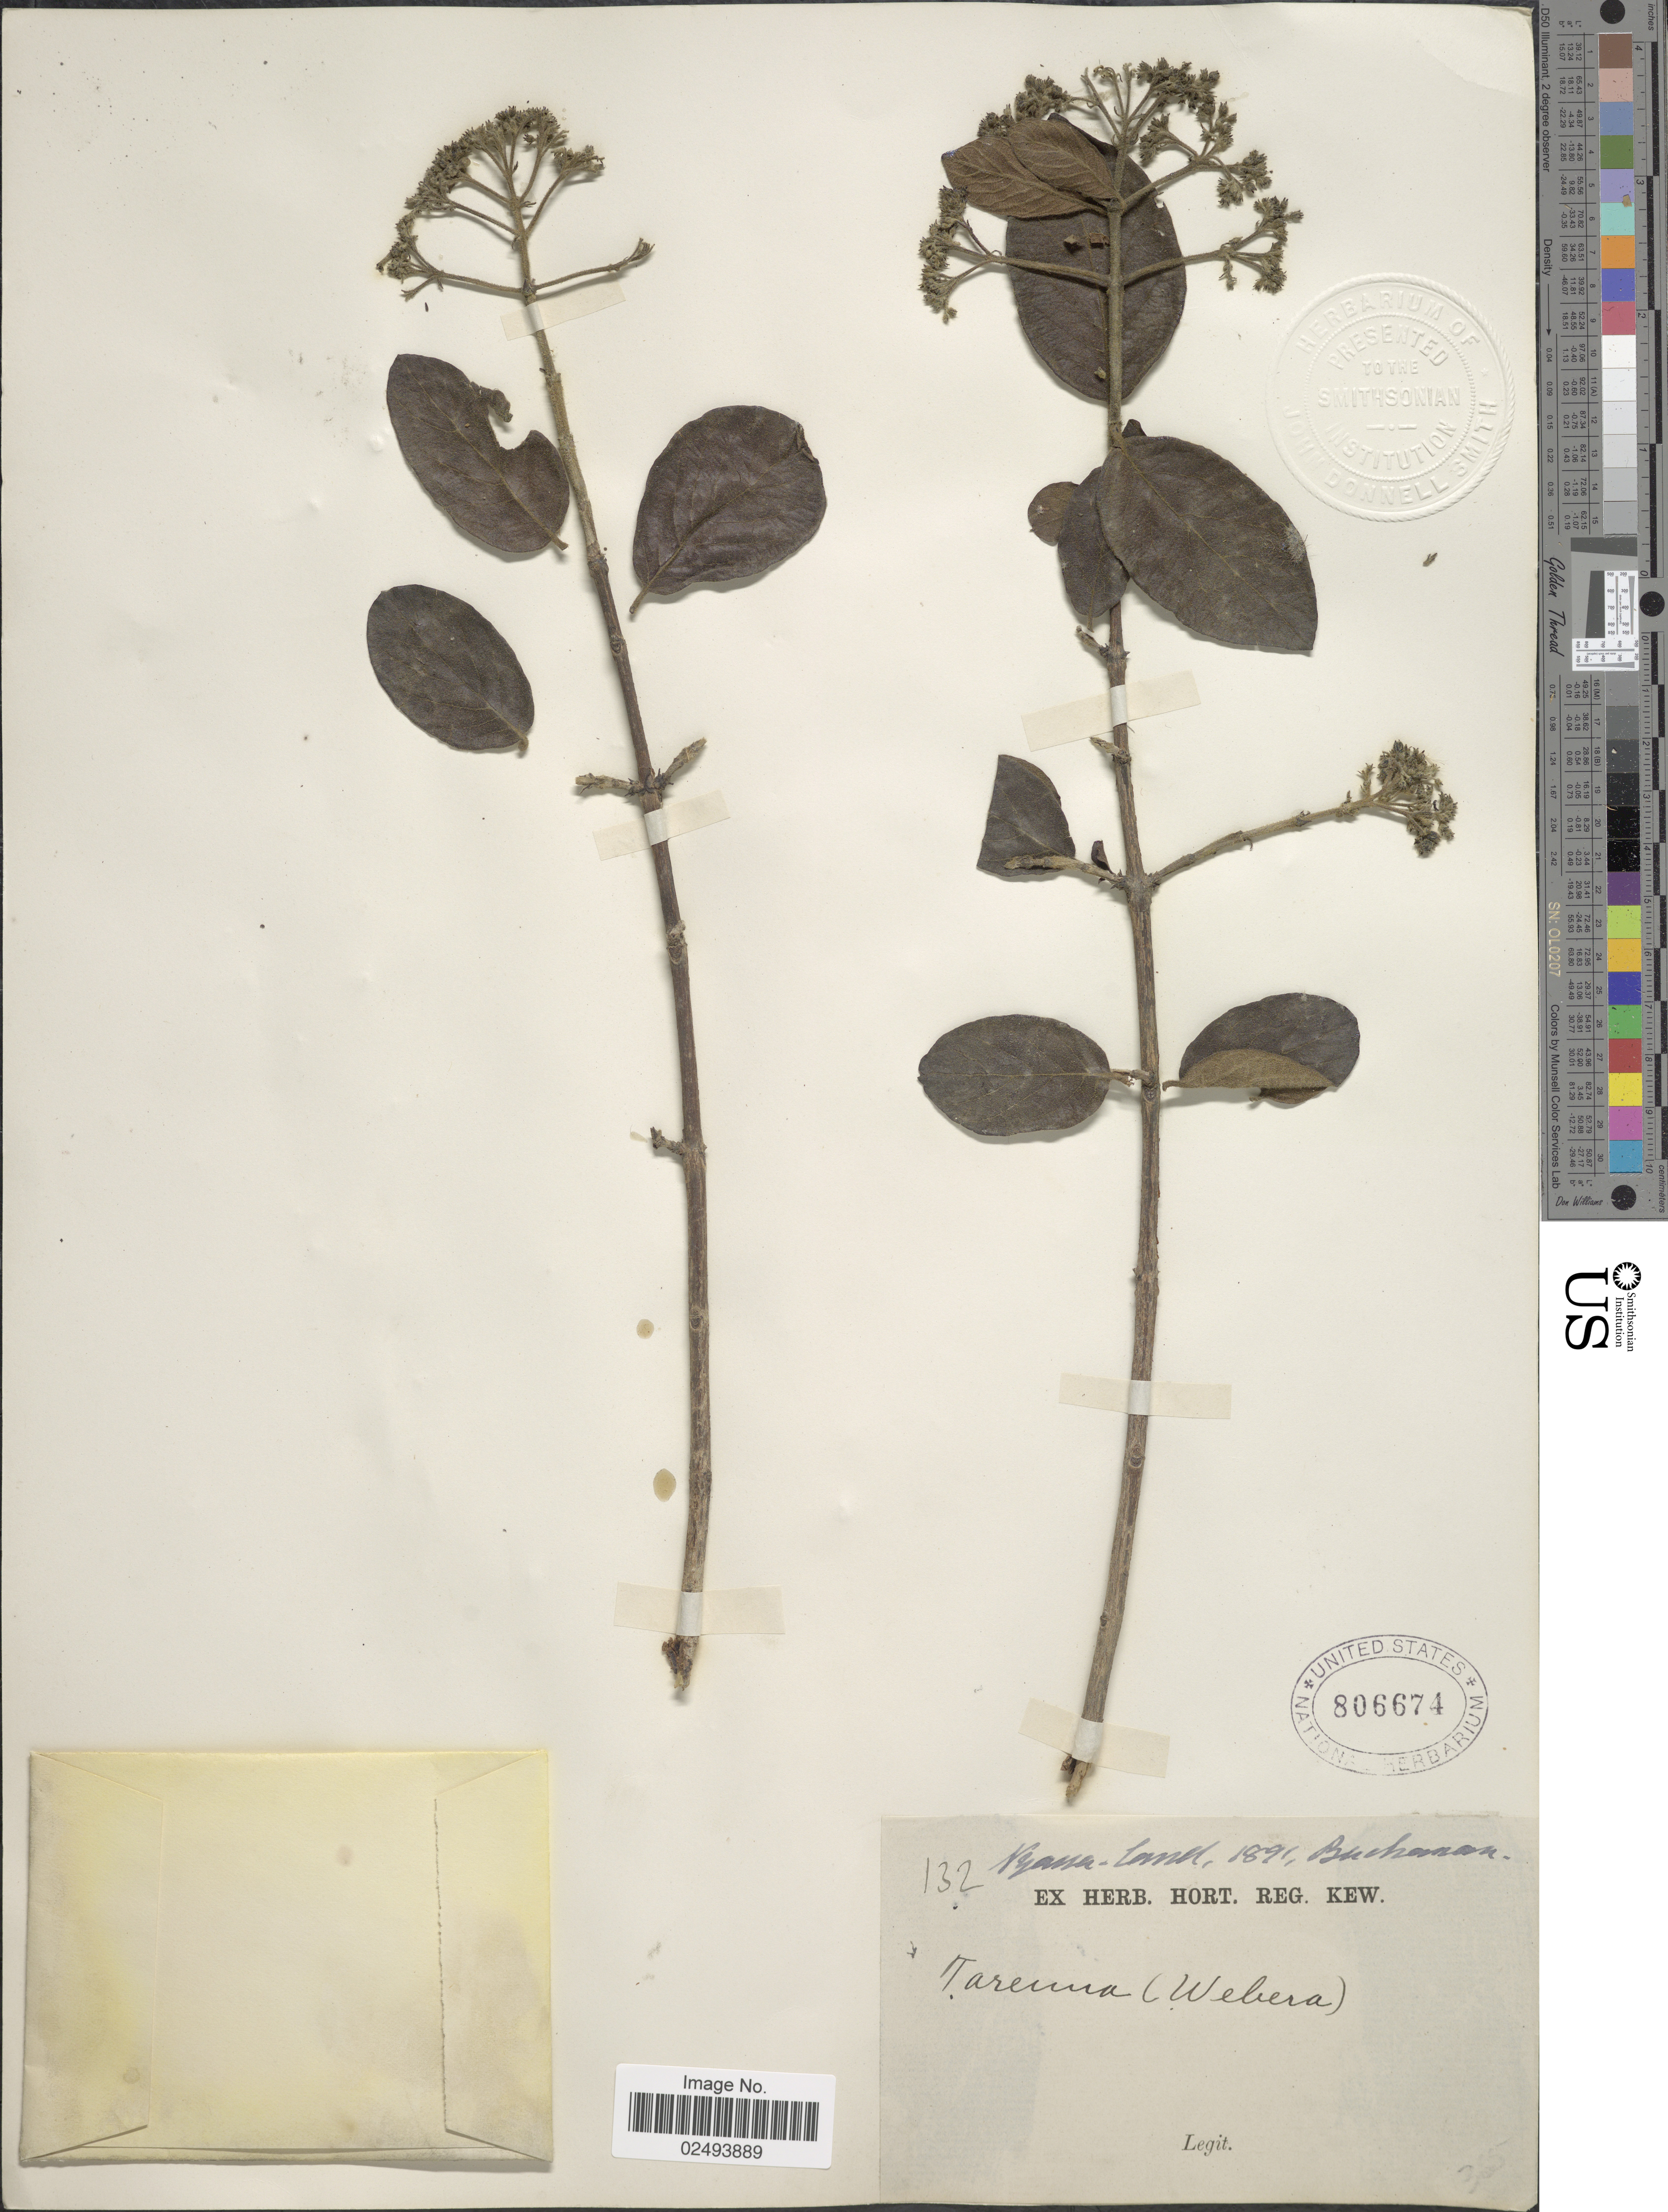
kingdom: Plantae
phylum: Tracheophyta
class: Magnoliopsida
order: Gentianales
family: Rubiaceae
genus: Tarenna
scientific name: Tarenna sp.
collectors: -. Buchanan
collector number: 132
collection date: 1891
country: Malawi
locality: Nyassa-land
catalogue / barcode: US 806674